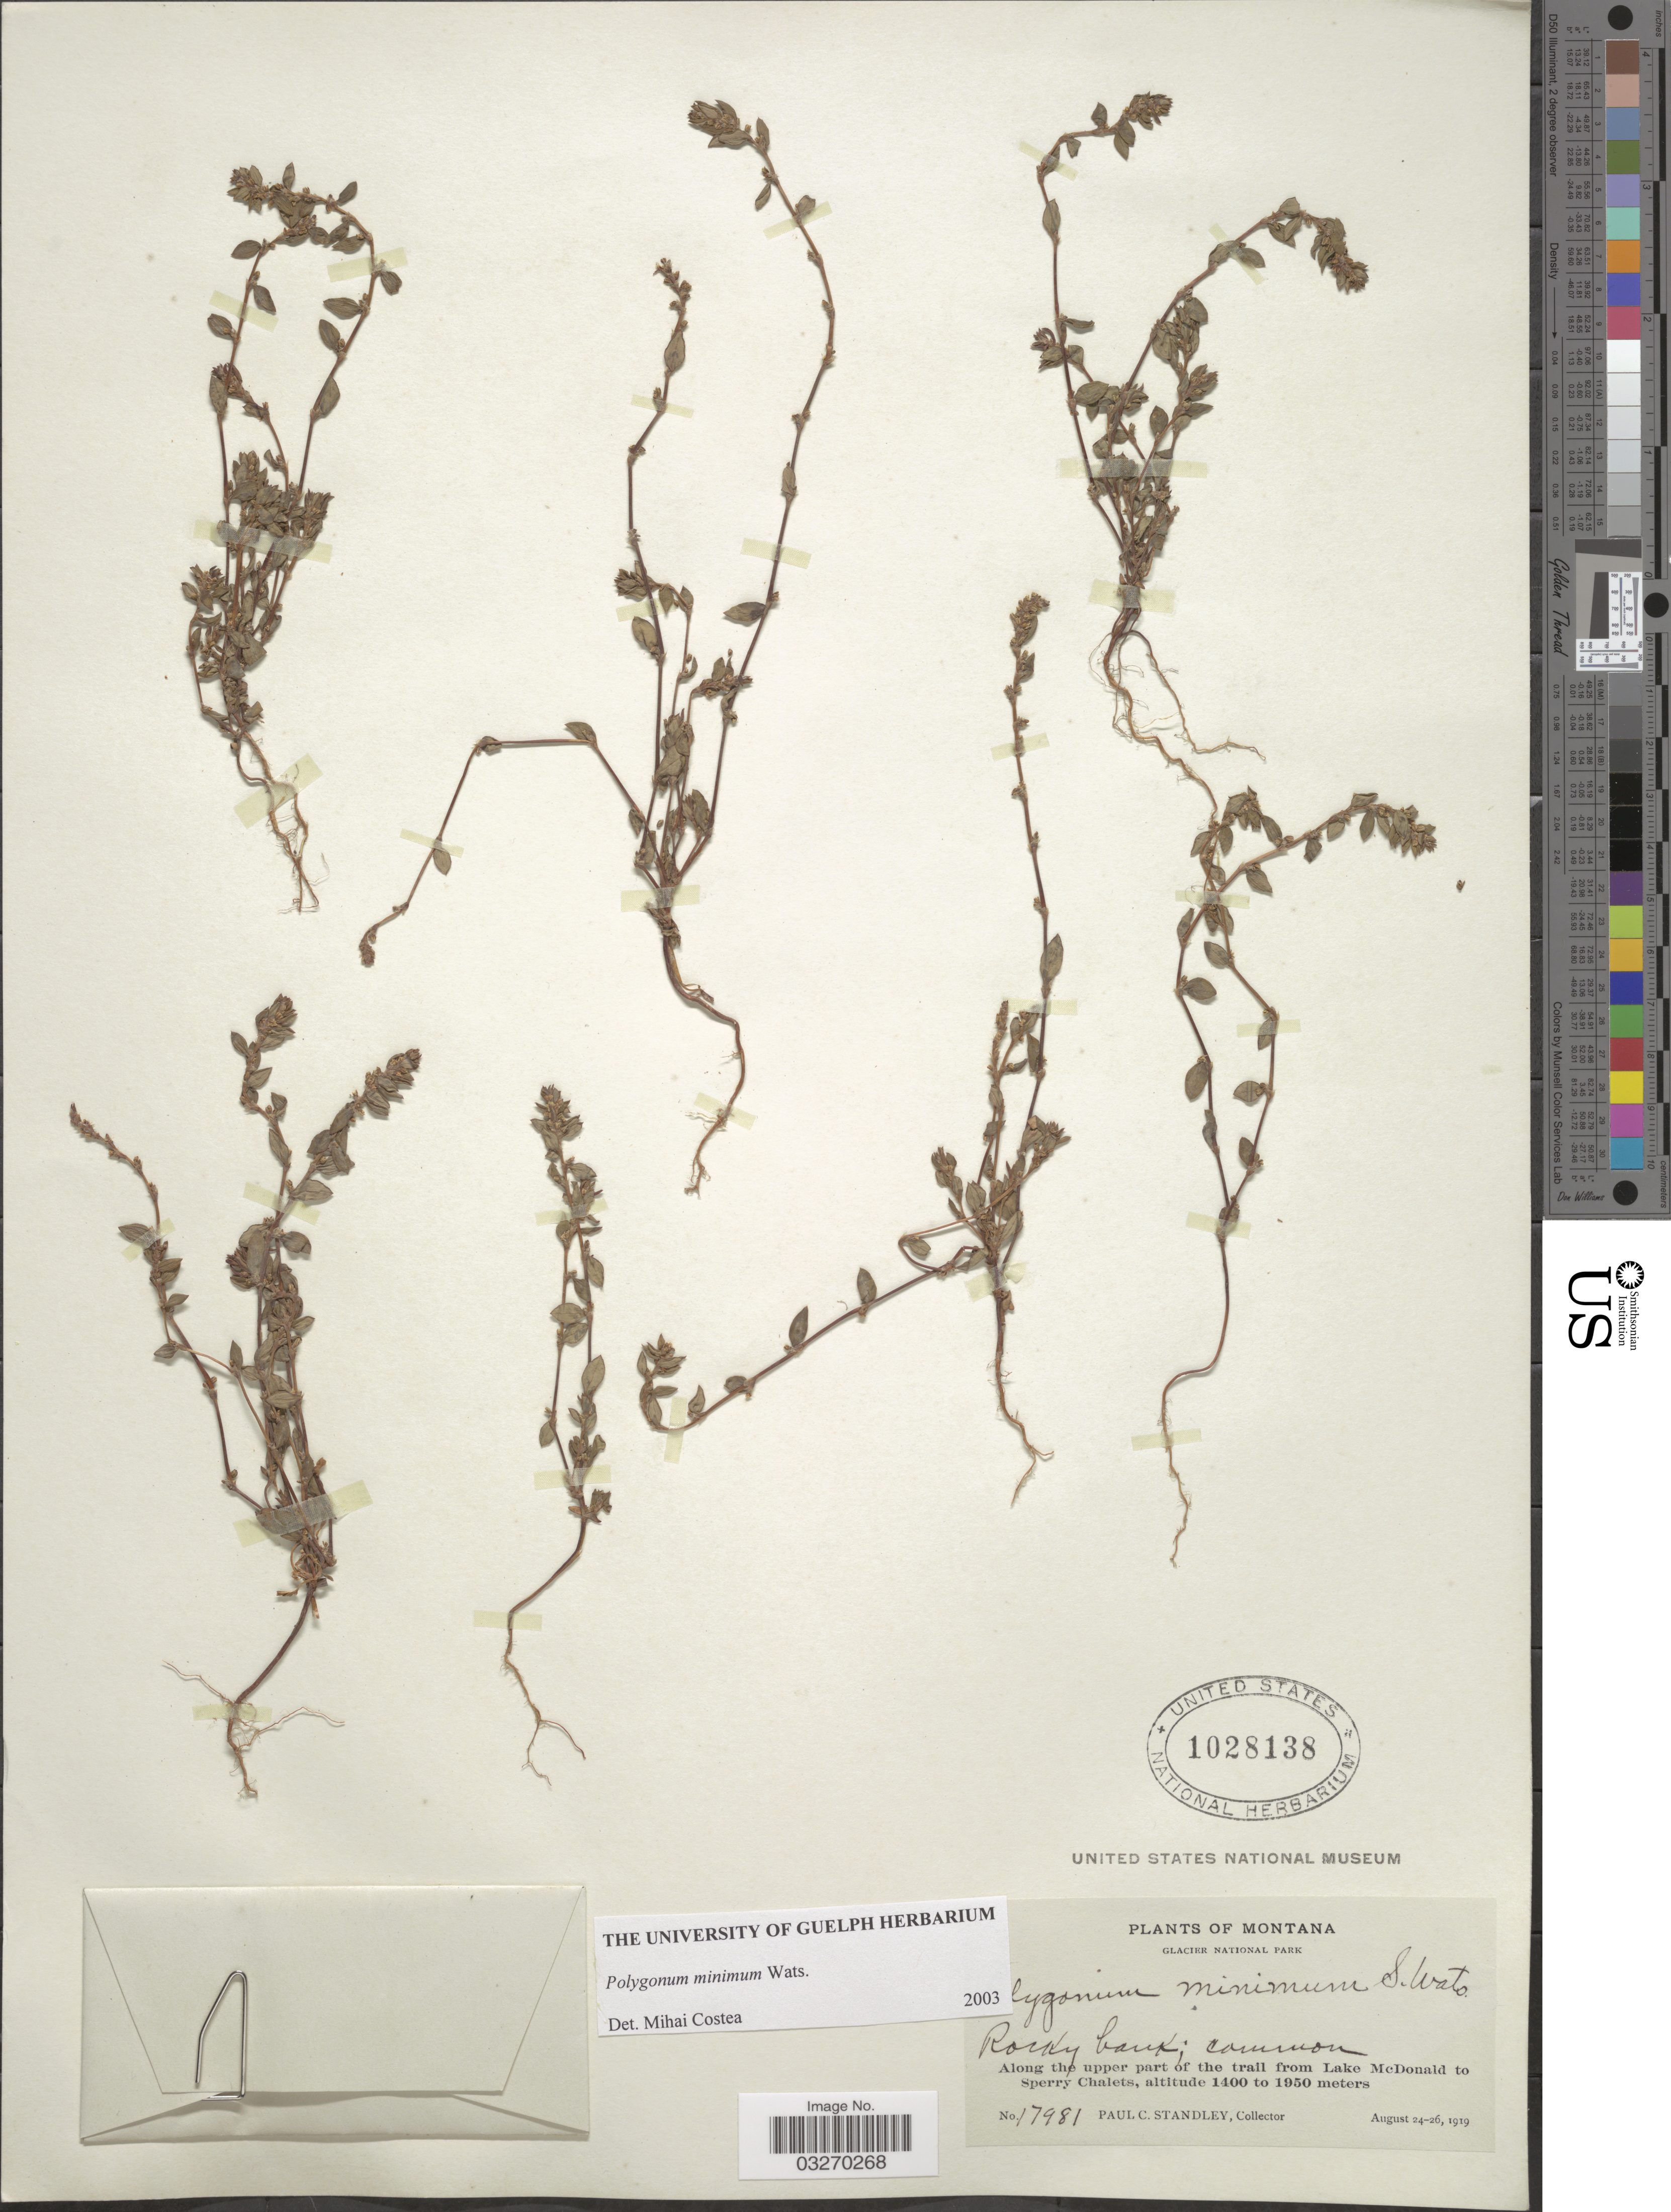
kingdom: Plantae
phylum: Tracheophyta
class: Magnoliopsida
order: Caryophyllales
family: Polygonaceae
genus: Polygonum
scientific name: Polygonum minimum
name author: S. Watson in C. King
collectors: P. C. Standley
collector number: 17981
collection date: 1919-08-24/1919-08-26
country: United States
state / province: Montana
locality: Glacier National Park. Along the upper part of the trail from Lake McDonald to Sperry Chalets.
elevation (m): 1400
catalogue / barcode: US 1028138